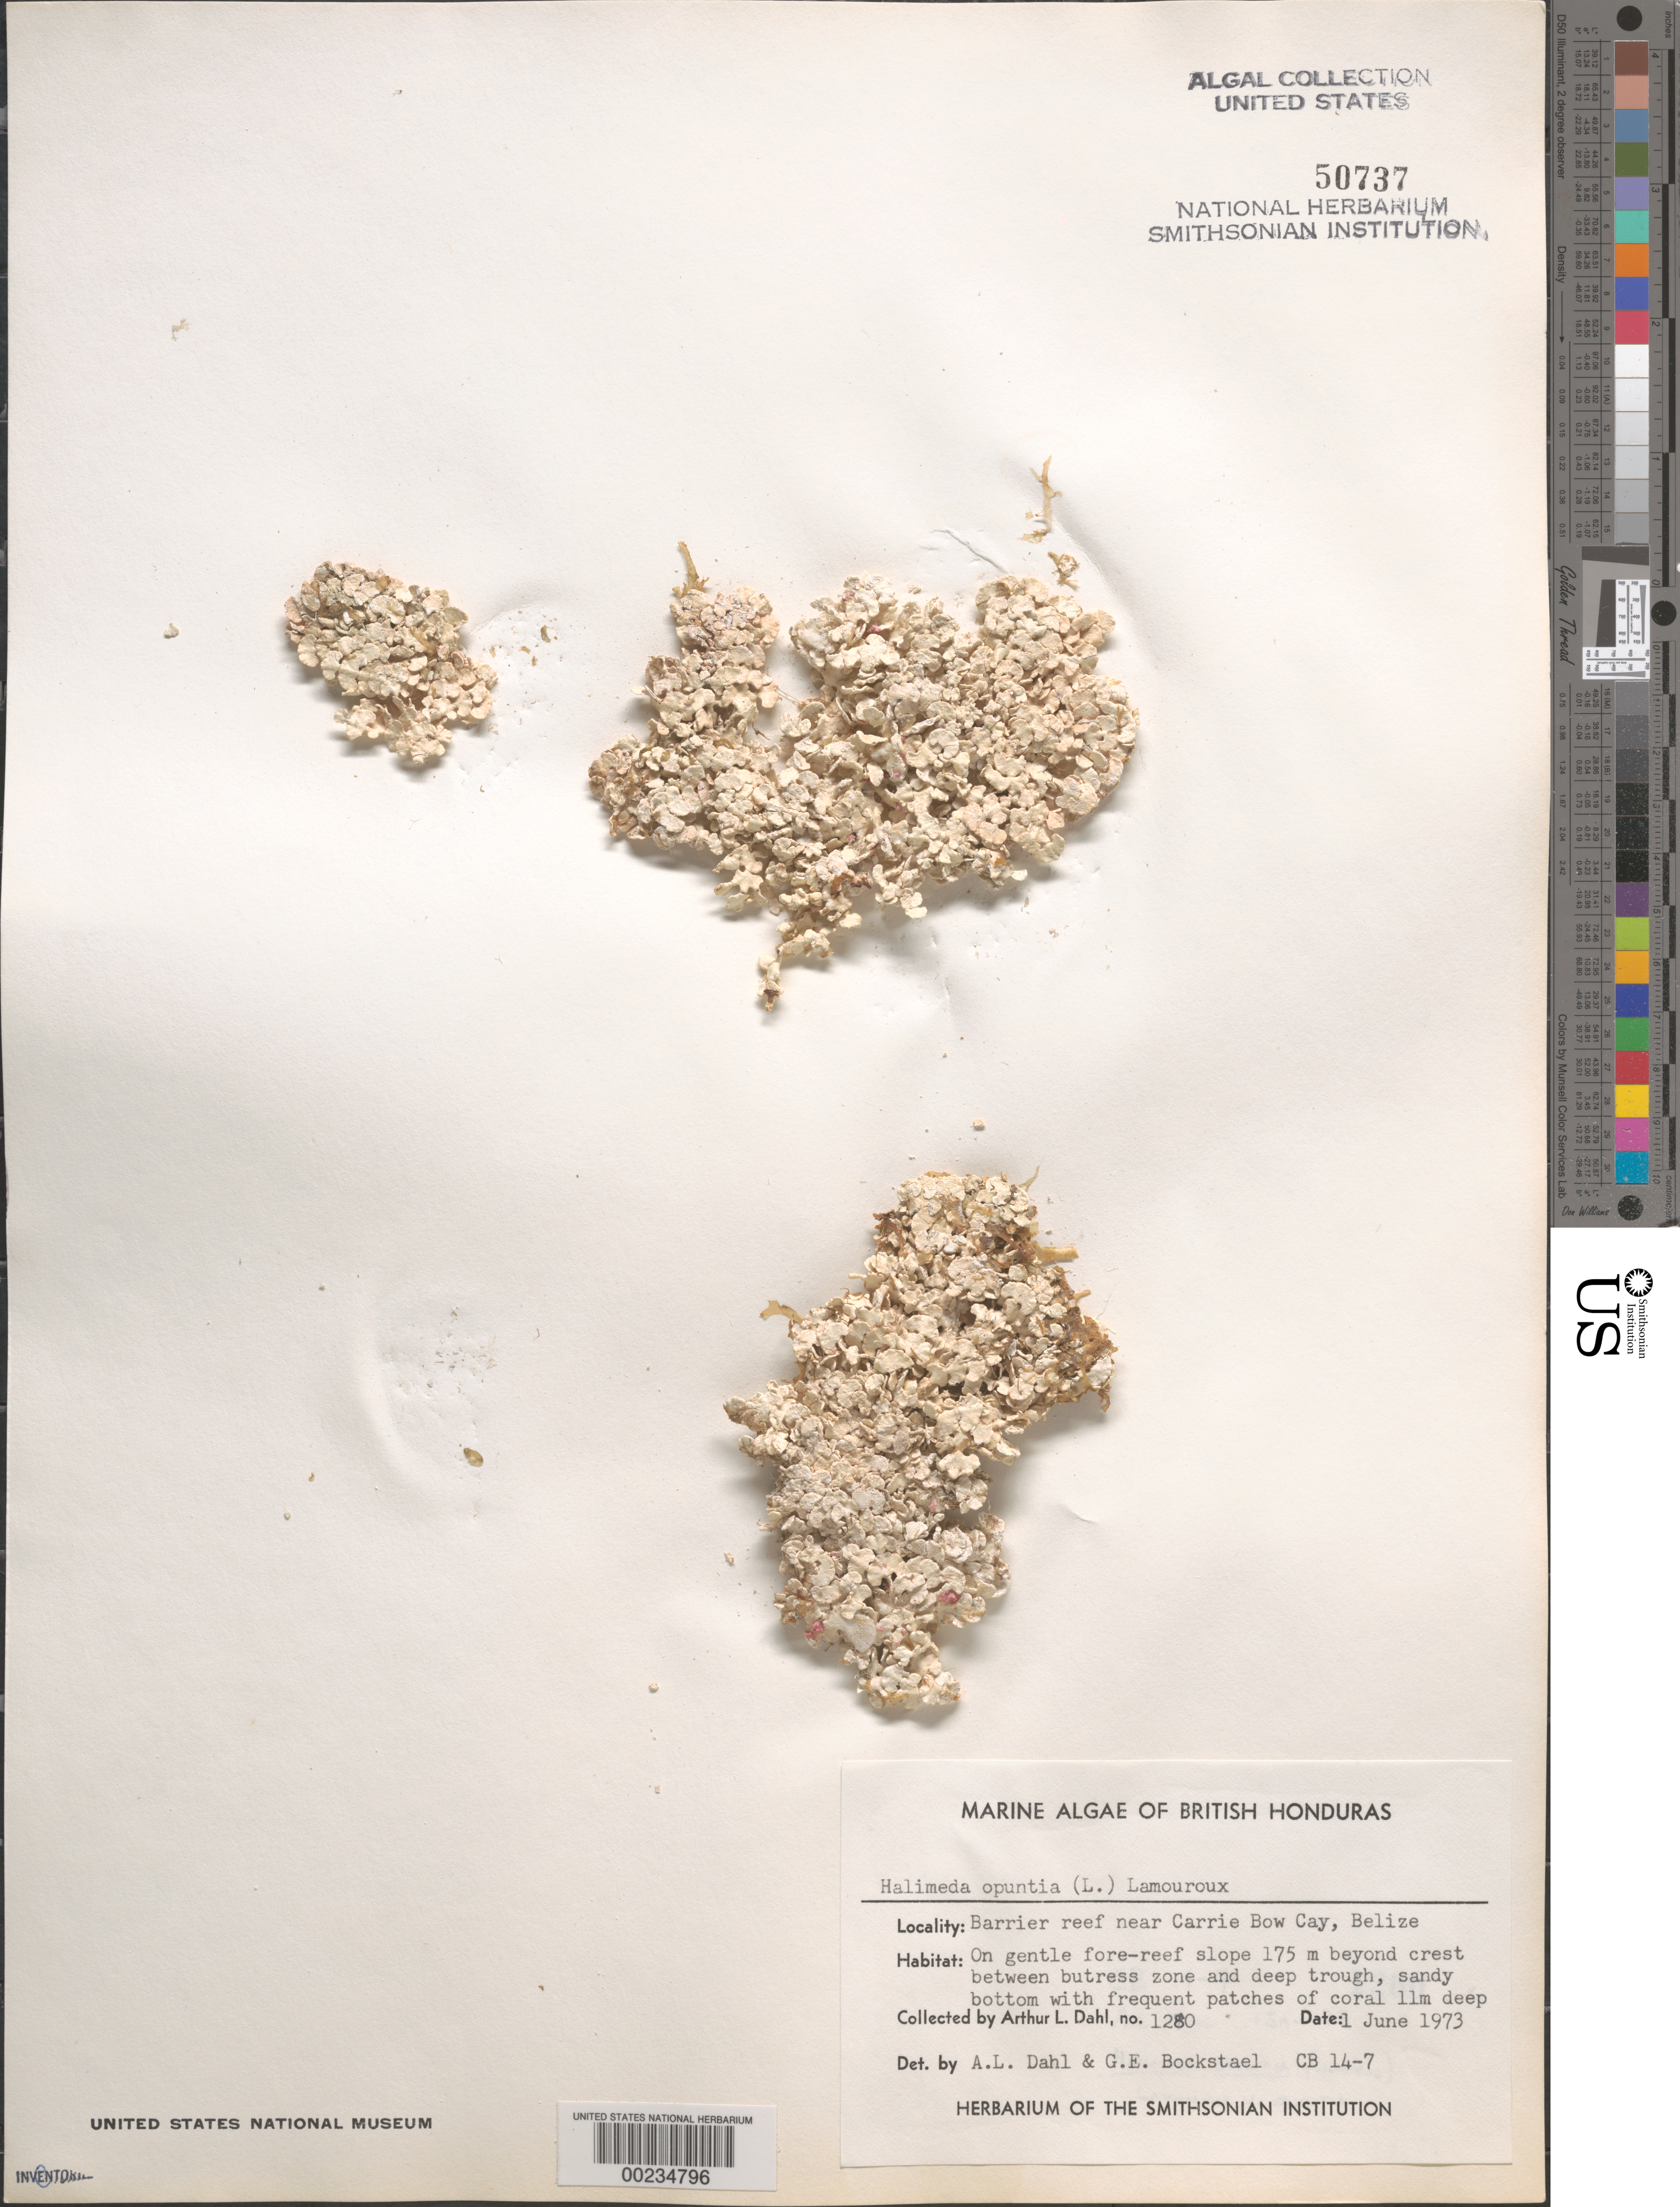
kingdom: Plantae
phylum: Chlorophyta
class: Ulvophyceae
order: Bryopsidales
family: Halimedaceae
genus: Halimeda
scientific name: Halimeda opuntia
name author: (L.) J.V.Lamouroux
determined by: Dahl, A. O.; Bockstael, G. E.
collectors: A. Dahl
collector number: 1280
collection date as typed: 01 Jun 1973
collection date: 1973-06-01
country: Belize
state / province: Stann Creek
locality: Near Carrie Bow Cay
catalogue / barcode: US 50737